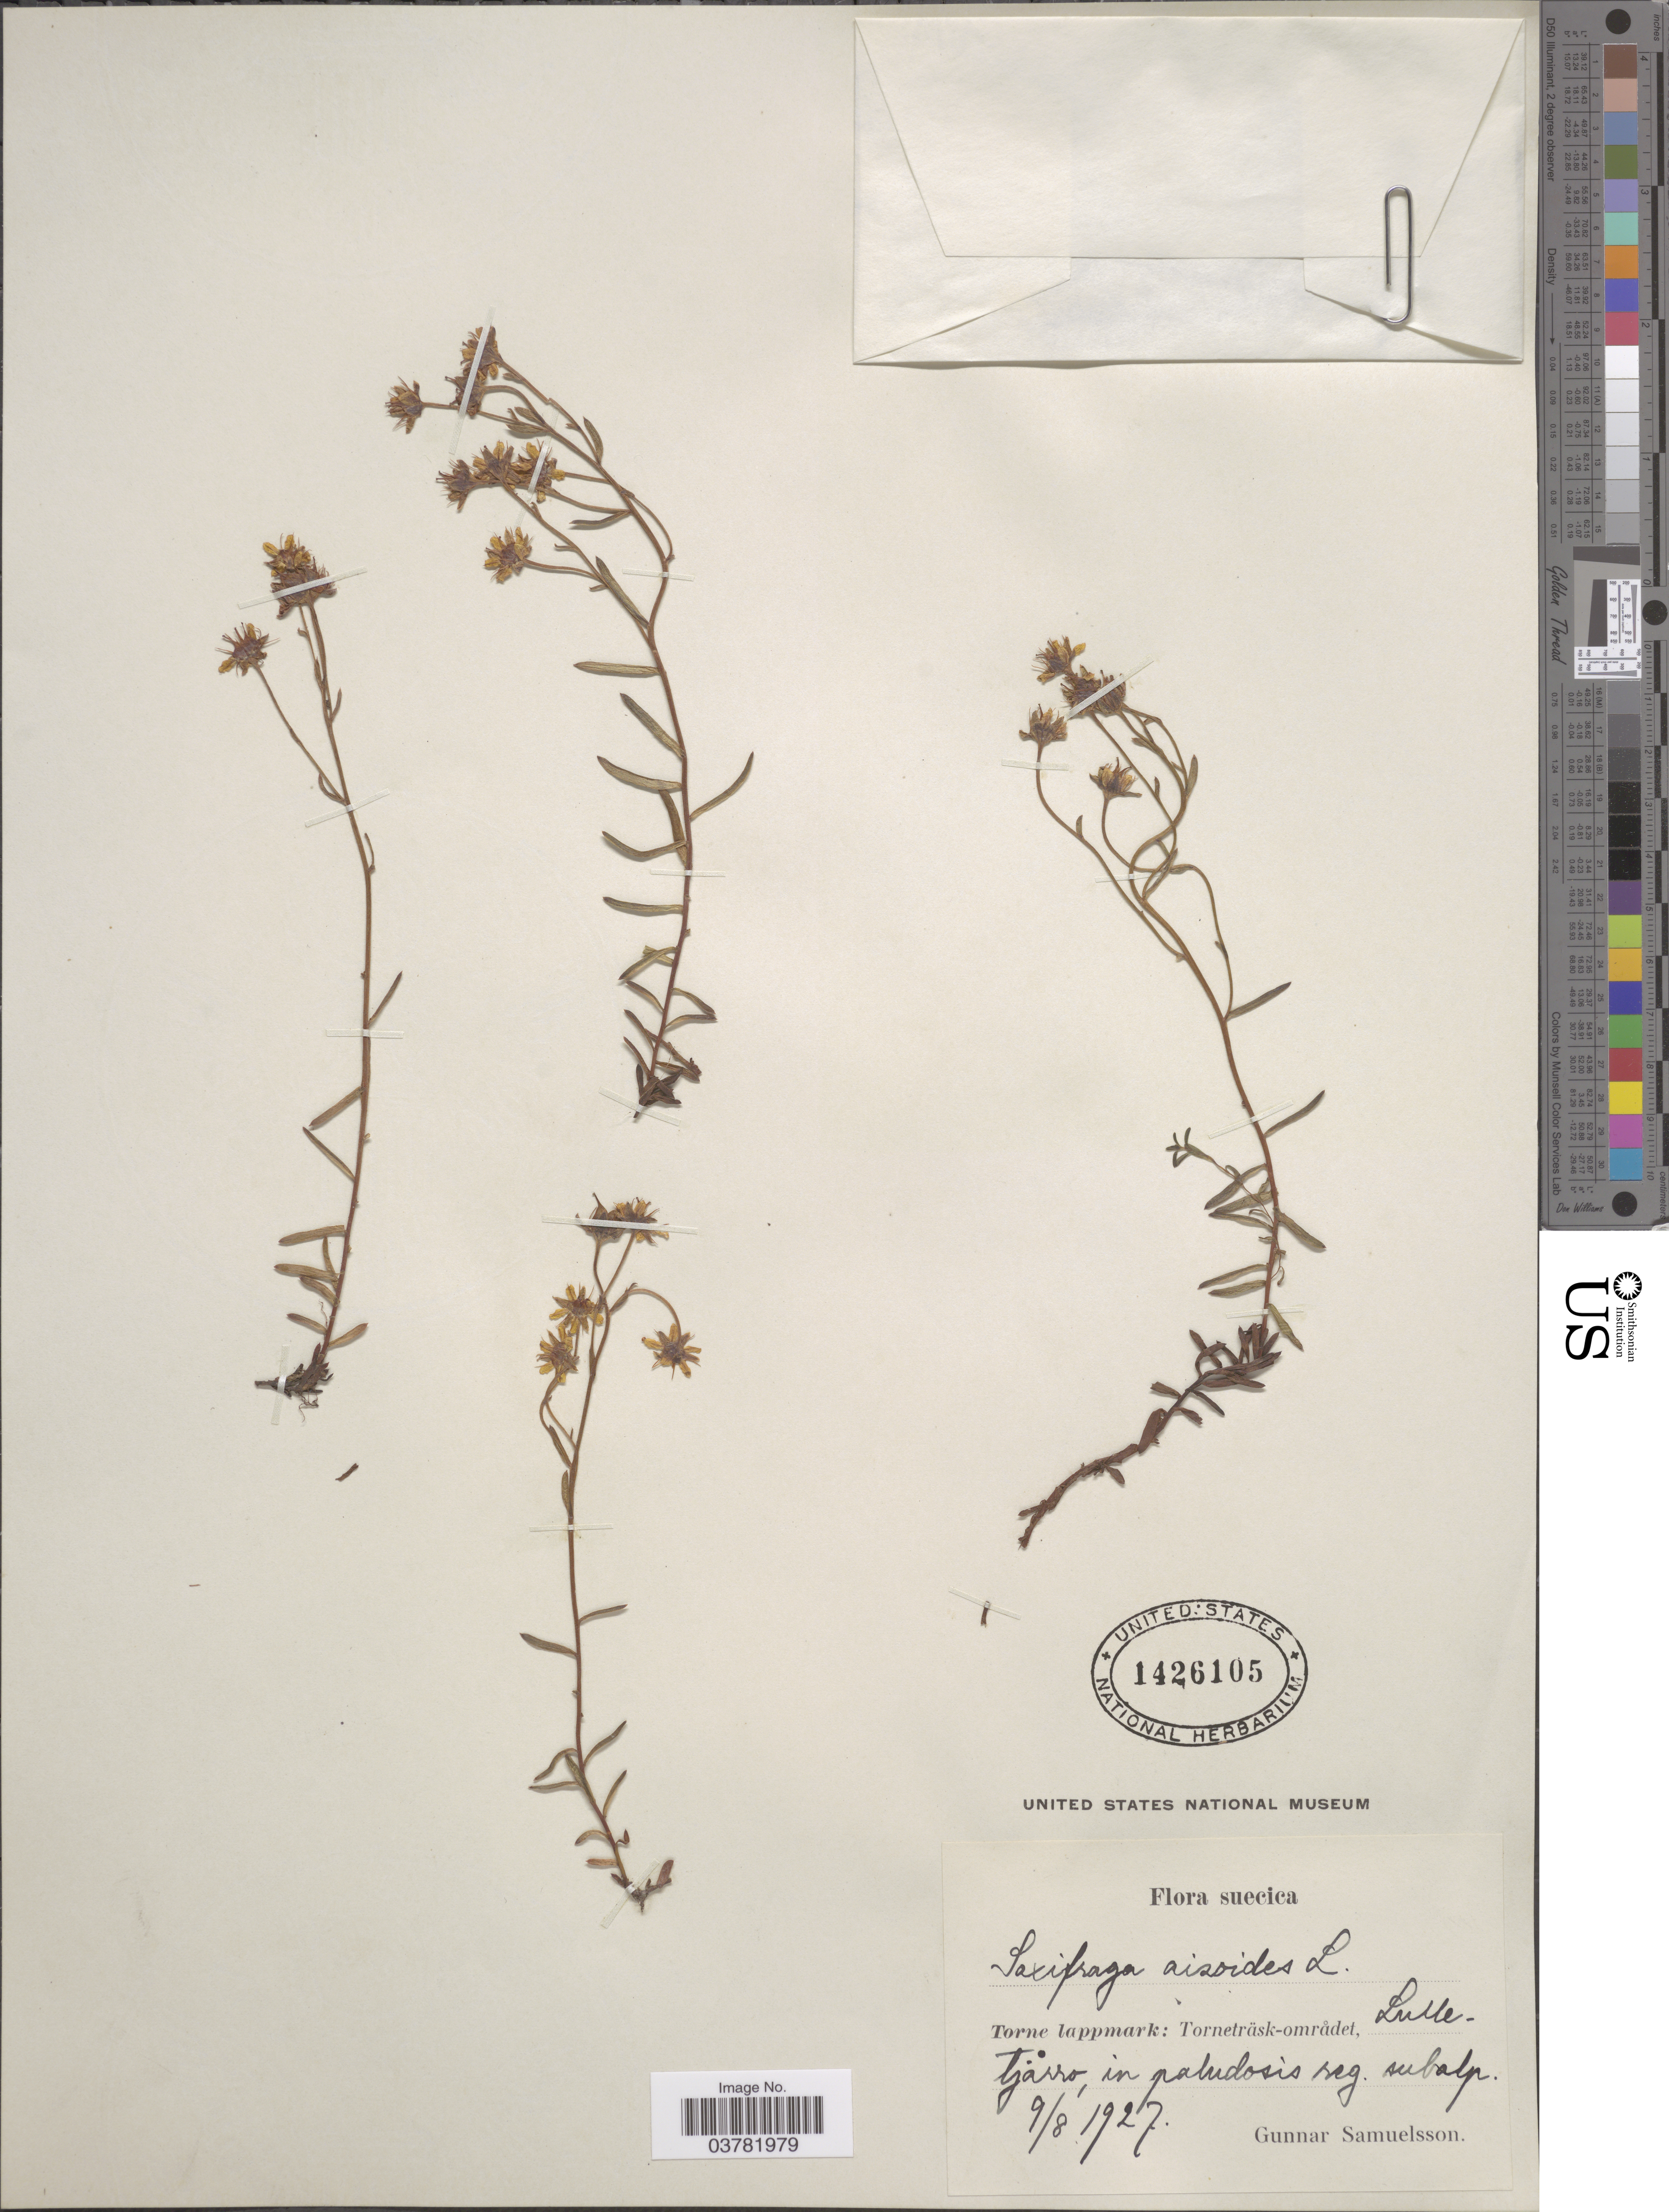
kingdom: Plantae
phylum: Tracheophyta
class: Magnoliopsida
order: Saxifragales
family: Saxifragaceae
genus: Saxifraga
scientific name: Saxifraga aizoides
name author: L.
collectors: G. Samuelsson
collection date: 1927-08-09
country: Sweden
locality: Suecica. Torne lappmark: Torneträsk-området, Lulletjarro, in paludosis reg. subalp.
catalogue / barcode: US 1426105